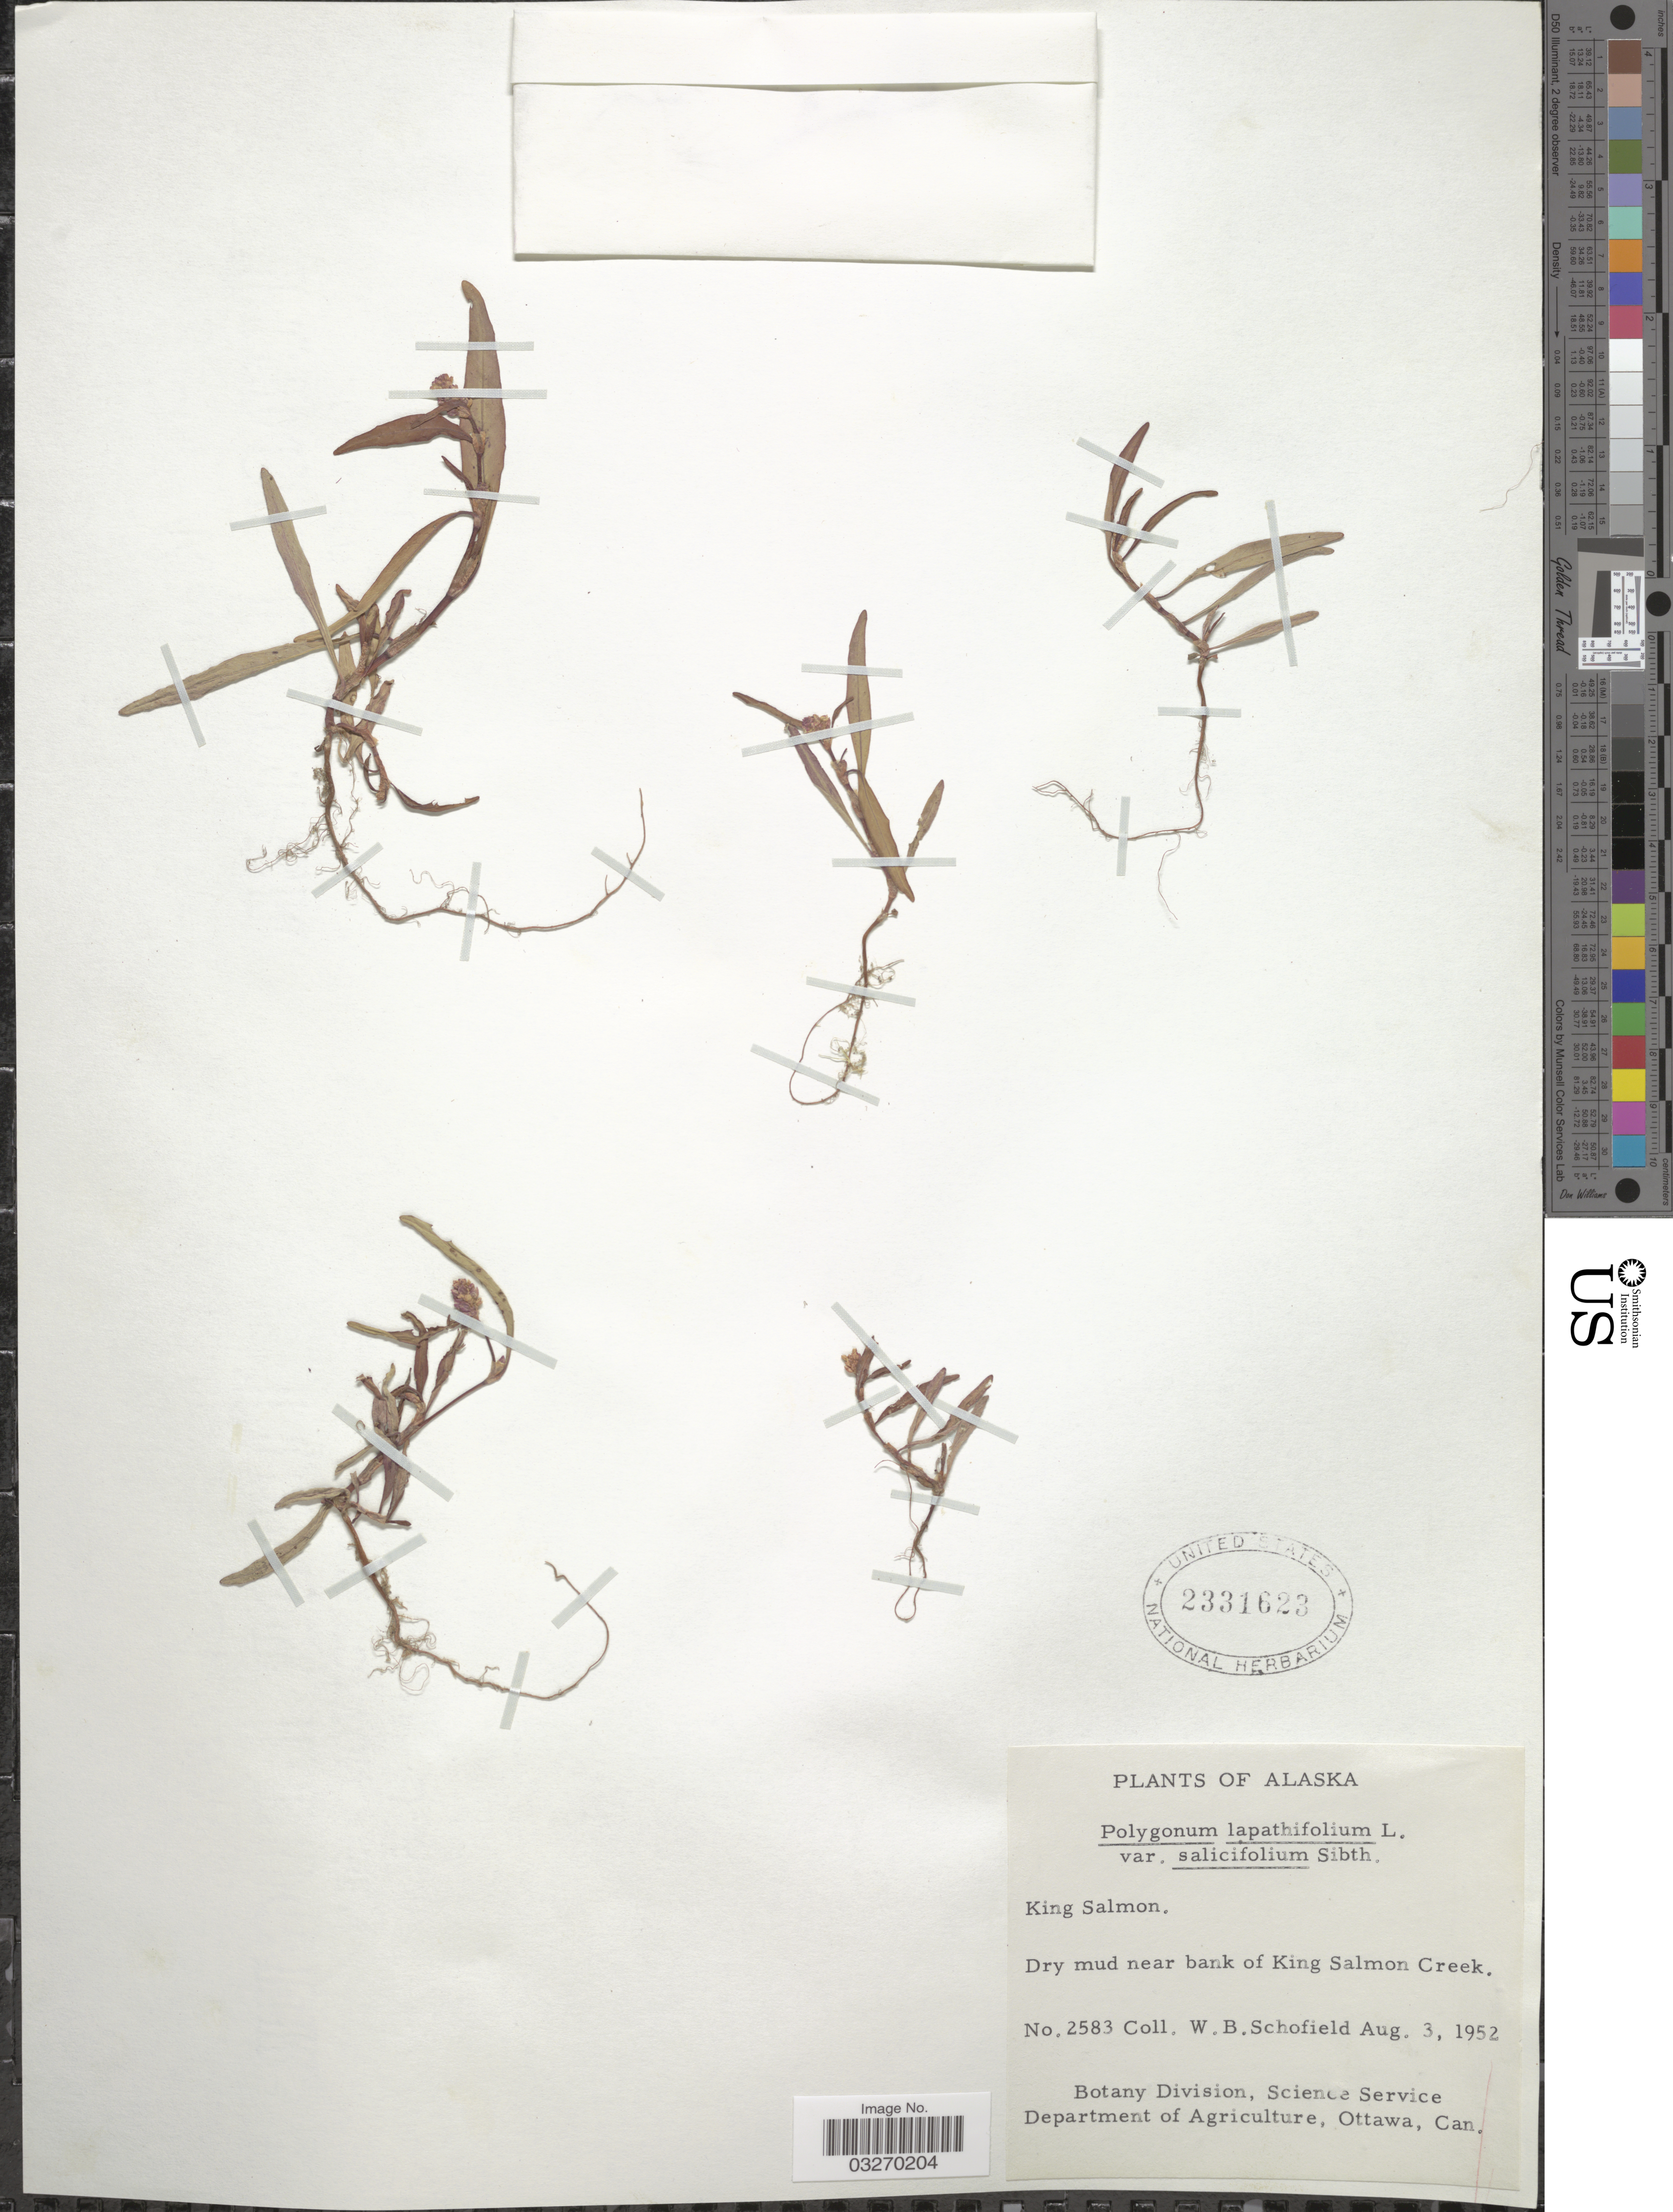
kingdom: Plantae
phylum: Tracheophyta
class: Magnoliopsida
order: Caryophyllales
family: Polygonaceae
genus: Persicaria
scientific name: Persicaria lapathifolia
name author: (L.) Delarbre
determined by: Atha, D. E.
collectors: W. Schofield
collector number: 2583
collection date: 1952-08-03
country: United States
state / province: Alaska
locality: Dry mud near bank of King Salmon Creek.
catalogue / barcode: US 2331623